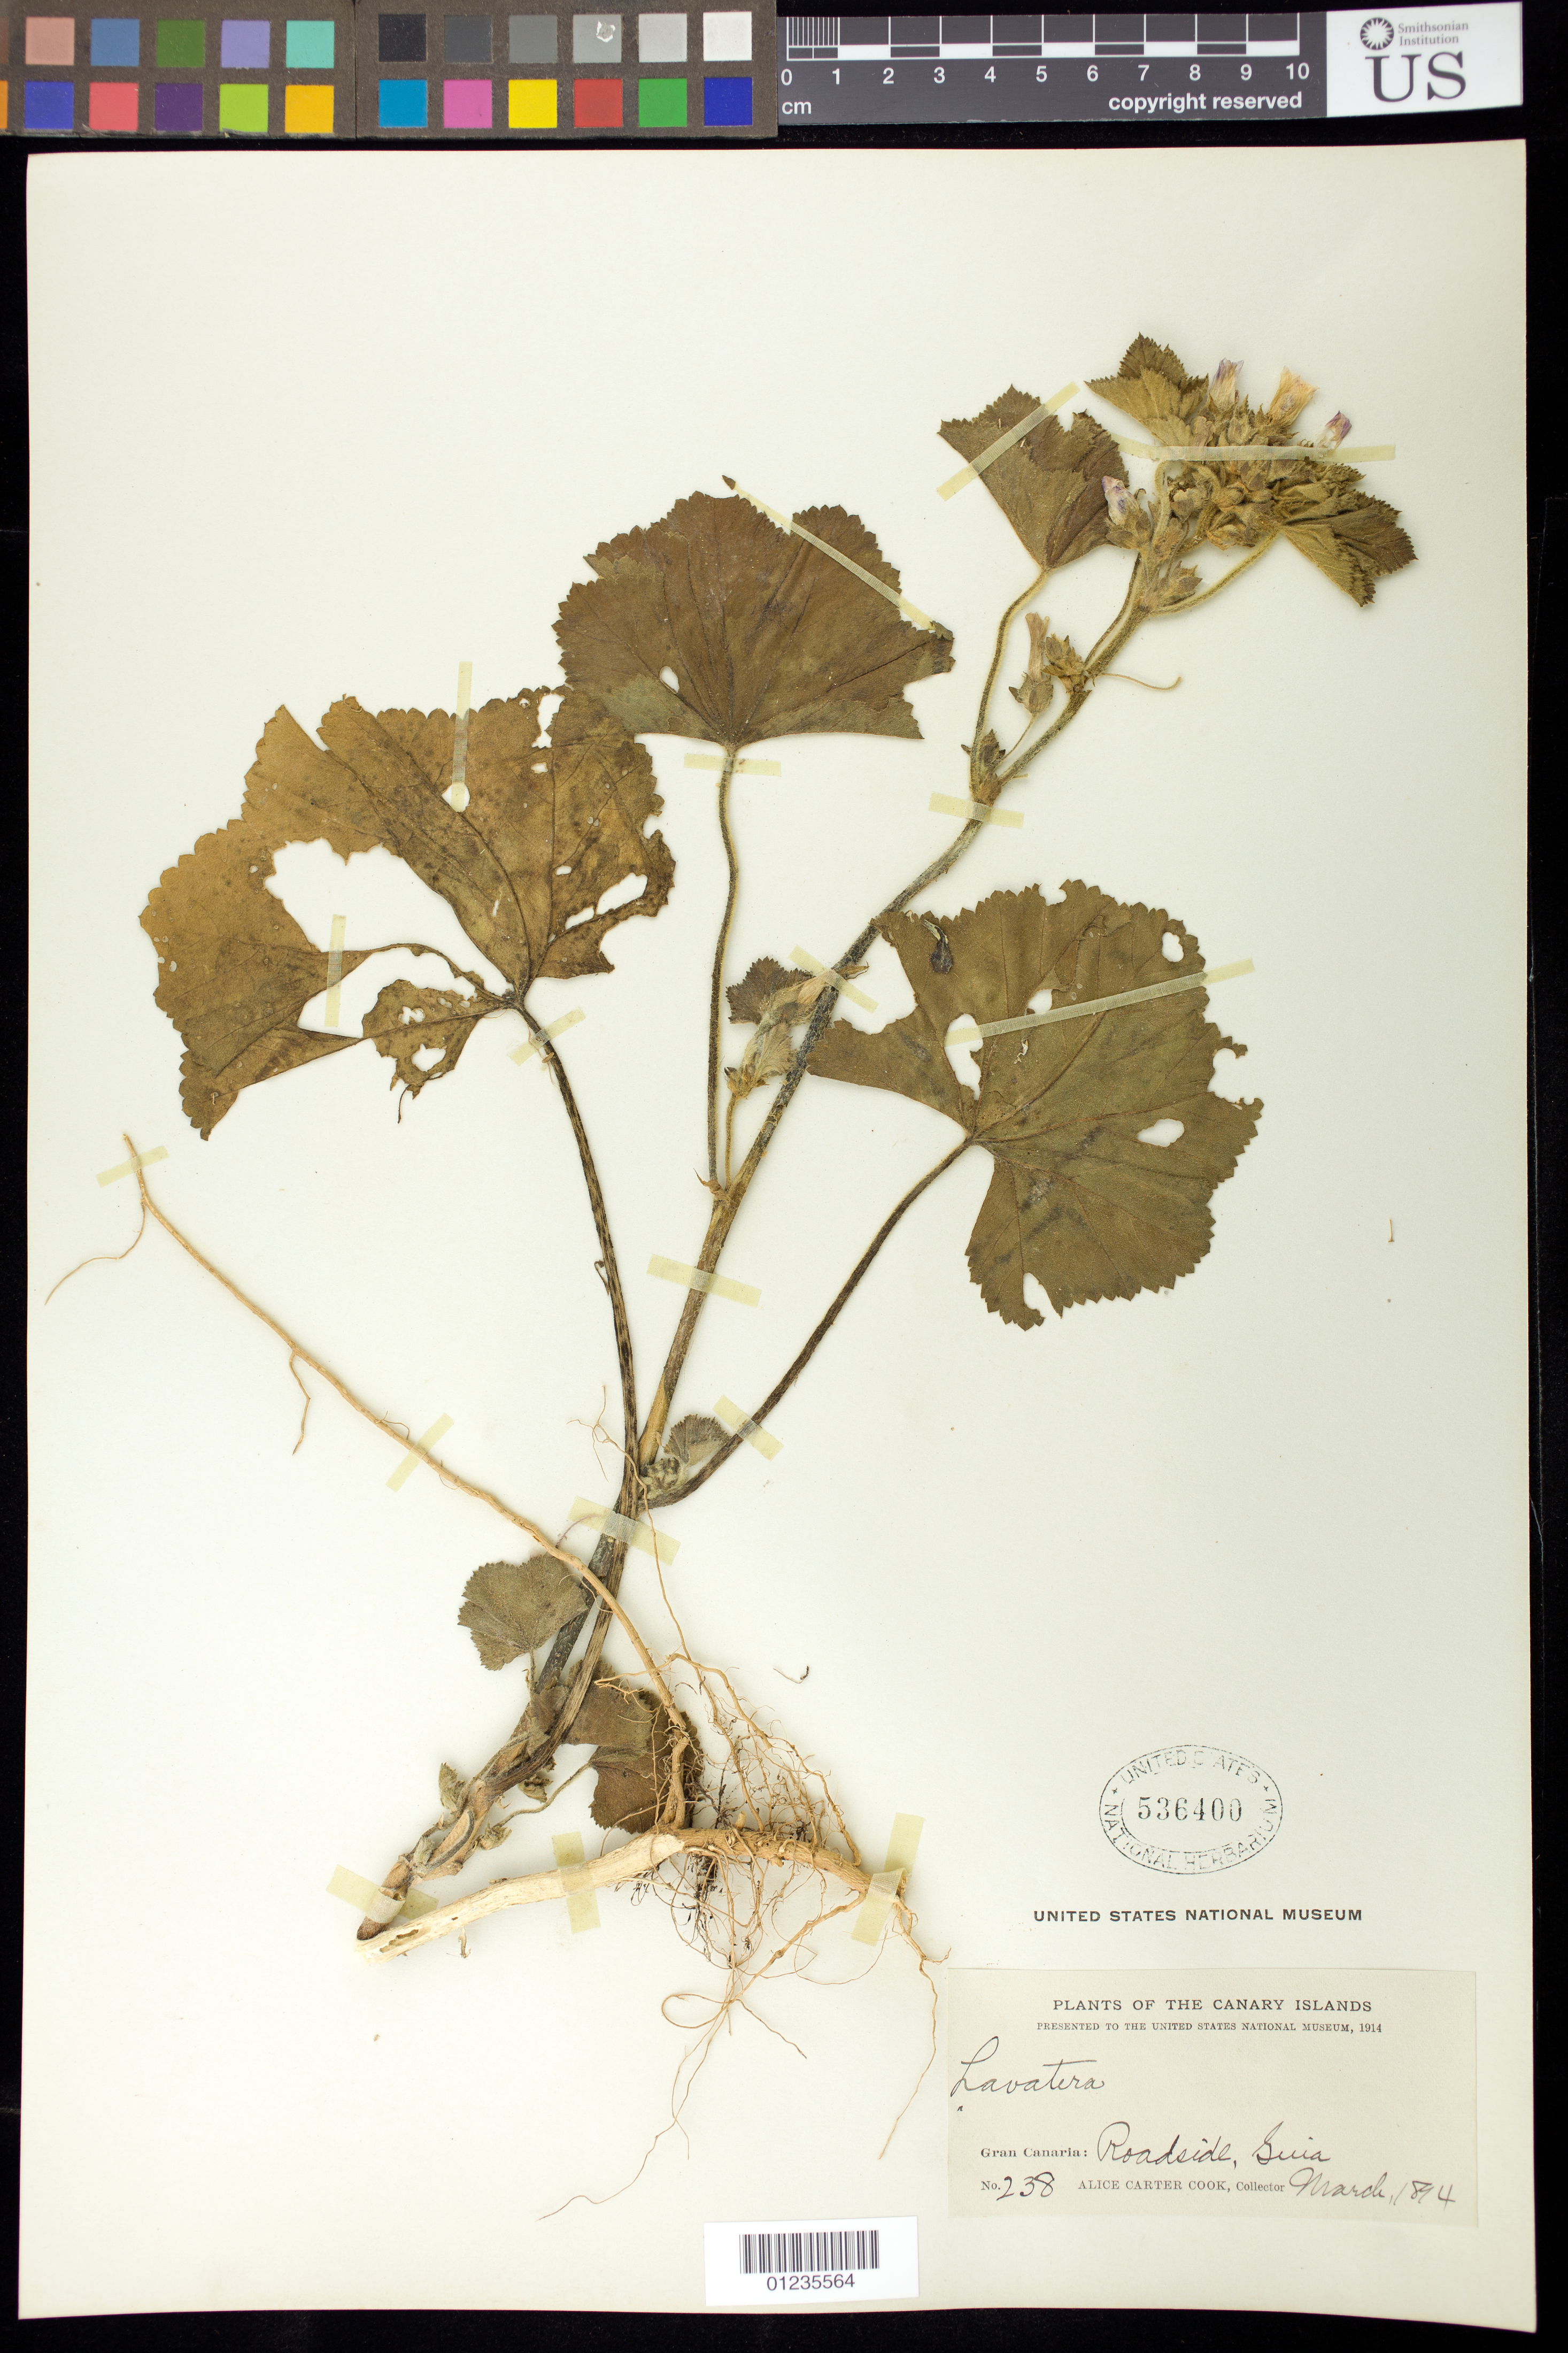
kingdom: Plantae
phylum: Tracheophyta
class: Magnoliopsida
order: Malvales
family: Malvaceae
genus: Lavatera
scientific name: Lavatera sp.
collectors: Alice C. Cook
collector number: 238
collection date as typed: Mar 1894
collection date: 1894-03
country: Spain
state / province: Canarias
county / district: Las Palmas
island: Grand Canary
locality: Canary Islands. Gran Canaria.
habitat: Roadside.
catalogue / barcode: US 536400